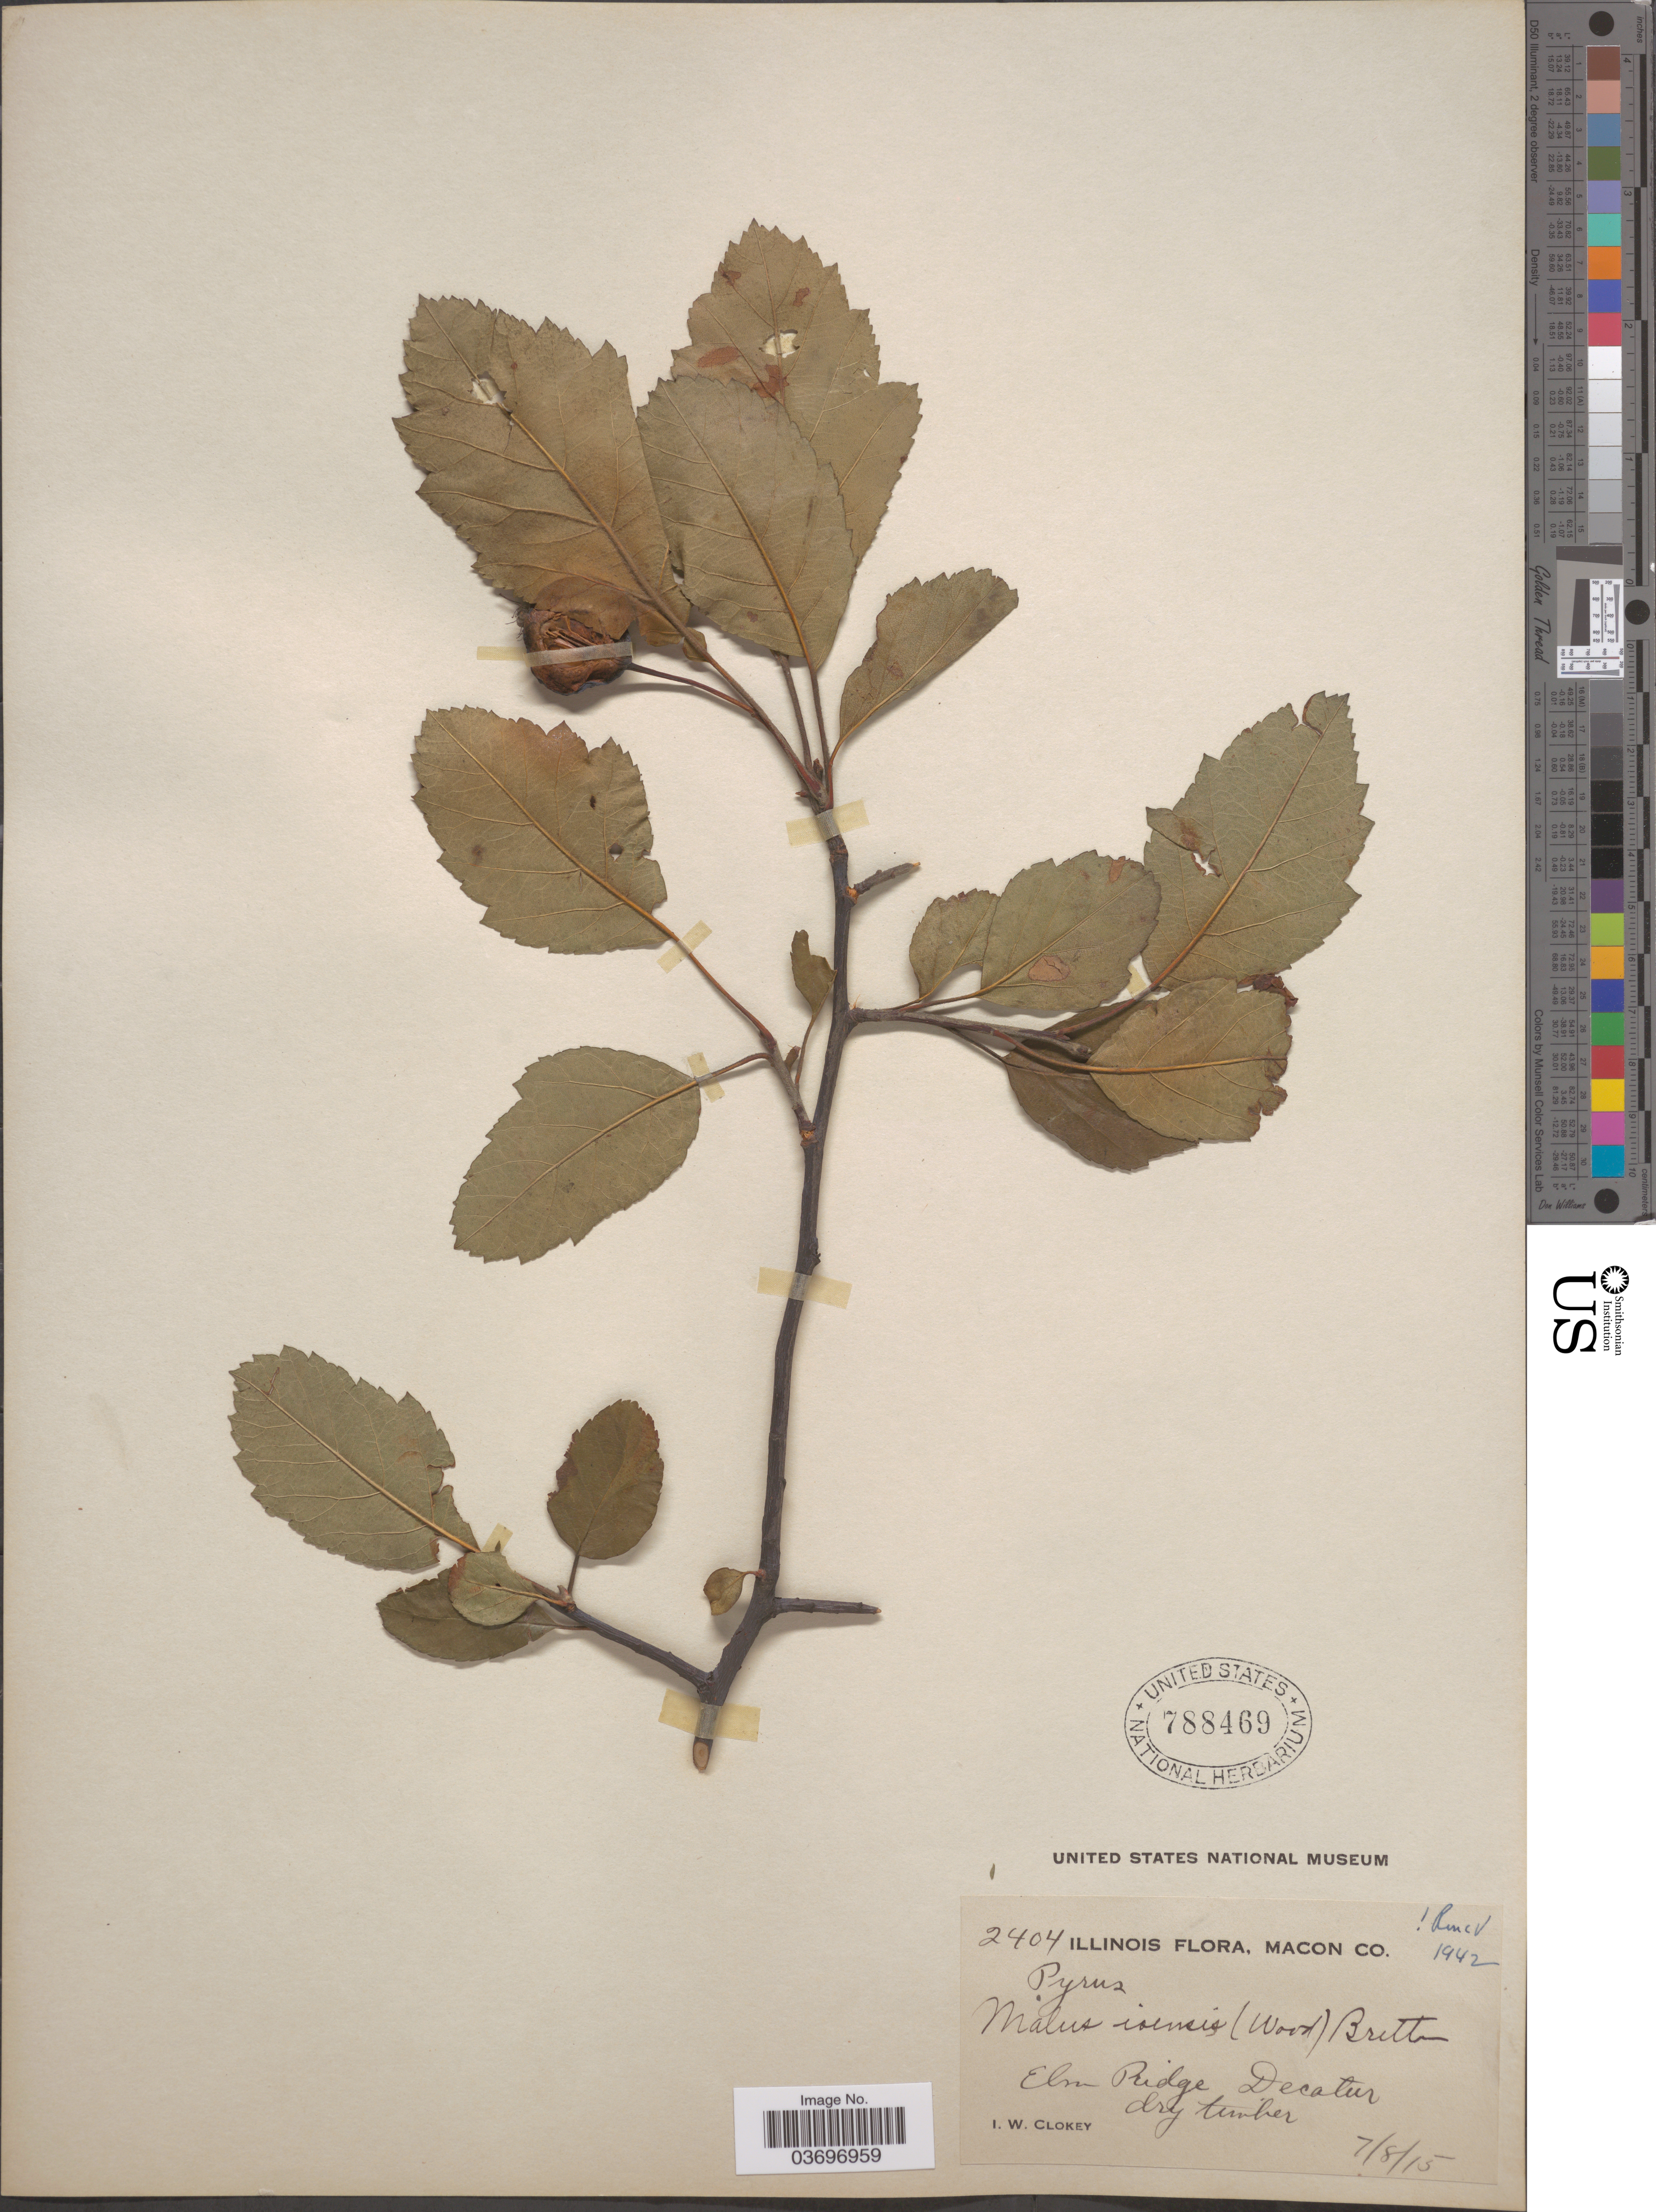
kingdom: Plantae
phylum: Tracheophyta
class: Magnoliopsida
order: Rosales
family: Rosaceae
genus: Malus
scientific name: Malus ioensis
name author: (Alph. Wood) Britton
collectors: I. W. Clokey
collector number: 2404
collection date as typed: Transcribed d/m/y: 8/7/15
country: United States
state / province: Illinois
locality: Macon Co. Elm Ridge, Decatur.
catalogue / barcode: US 788469